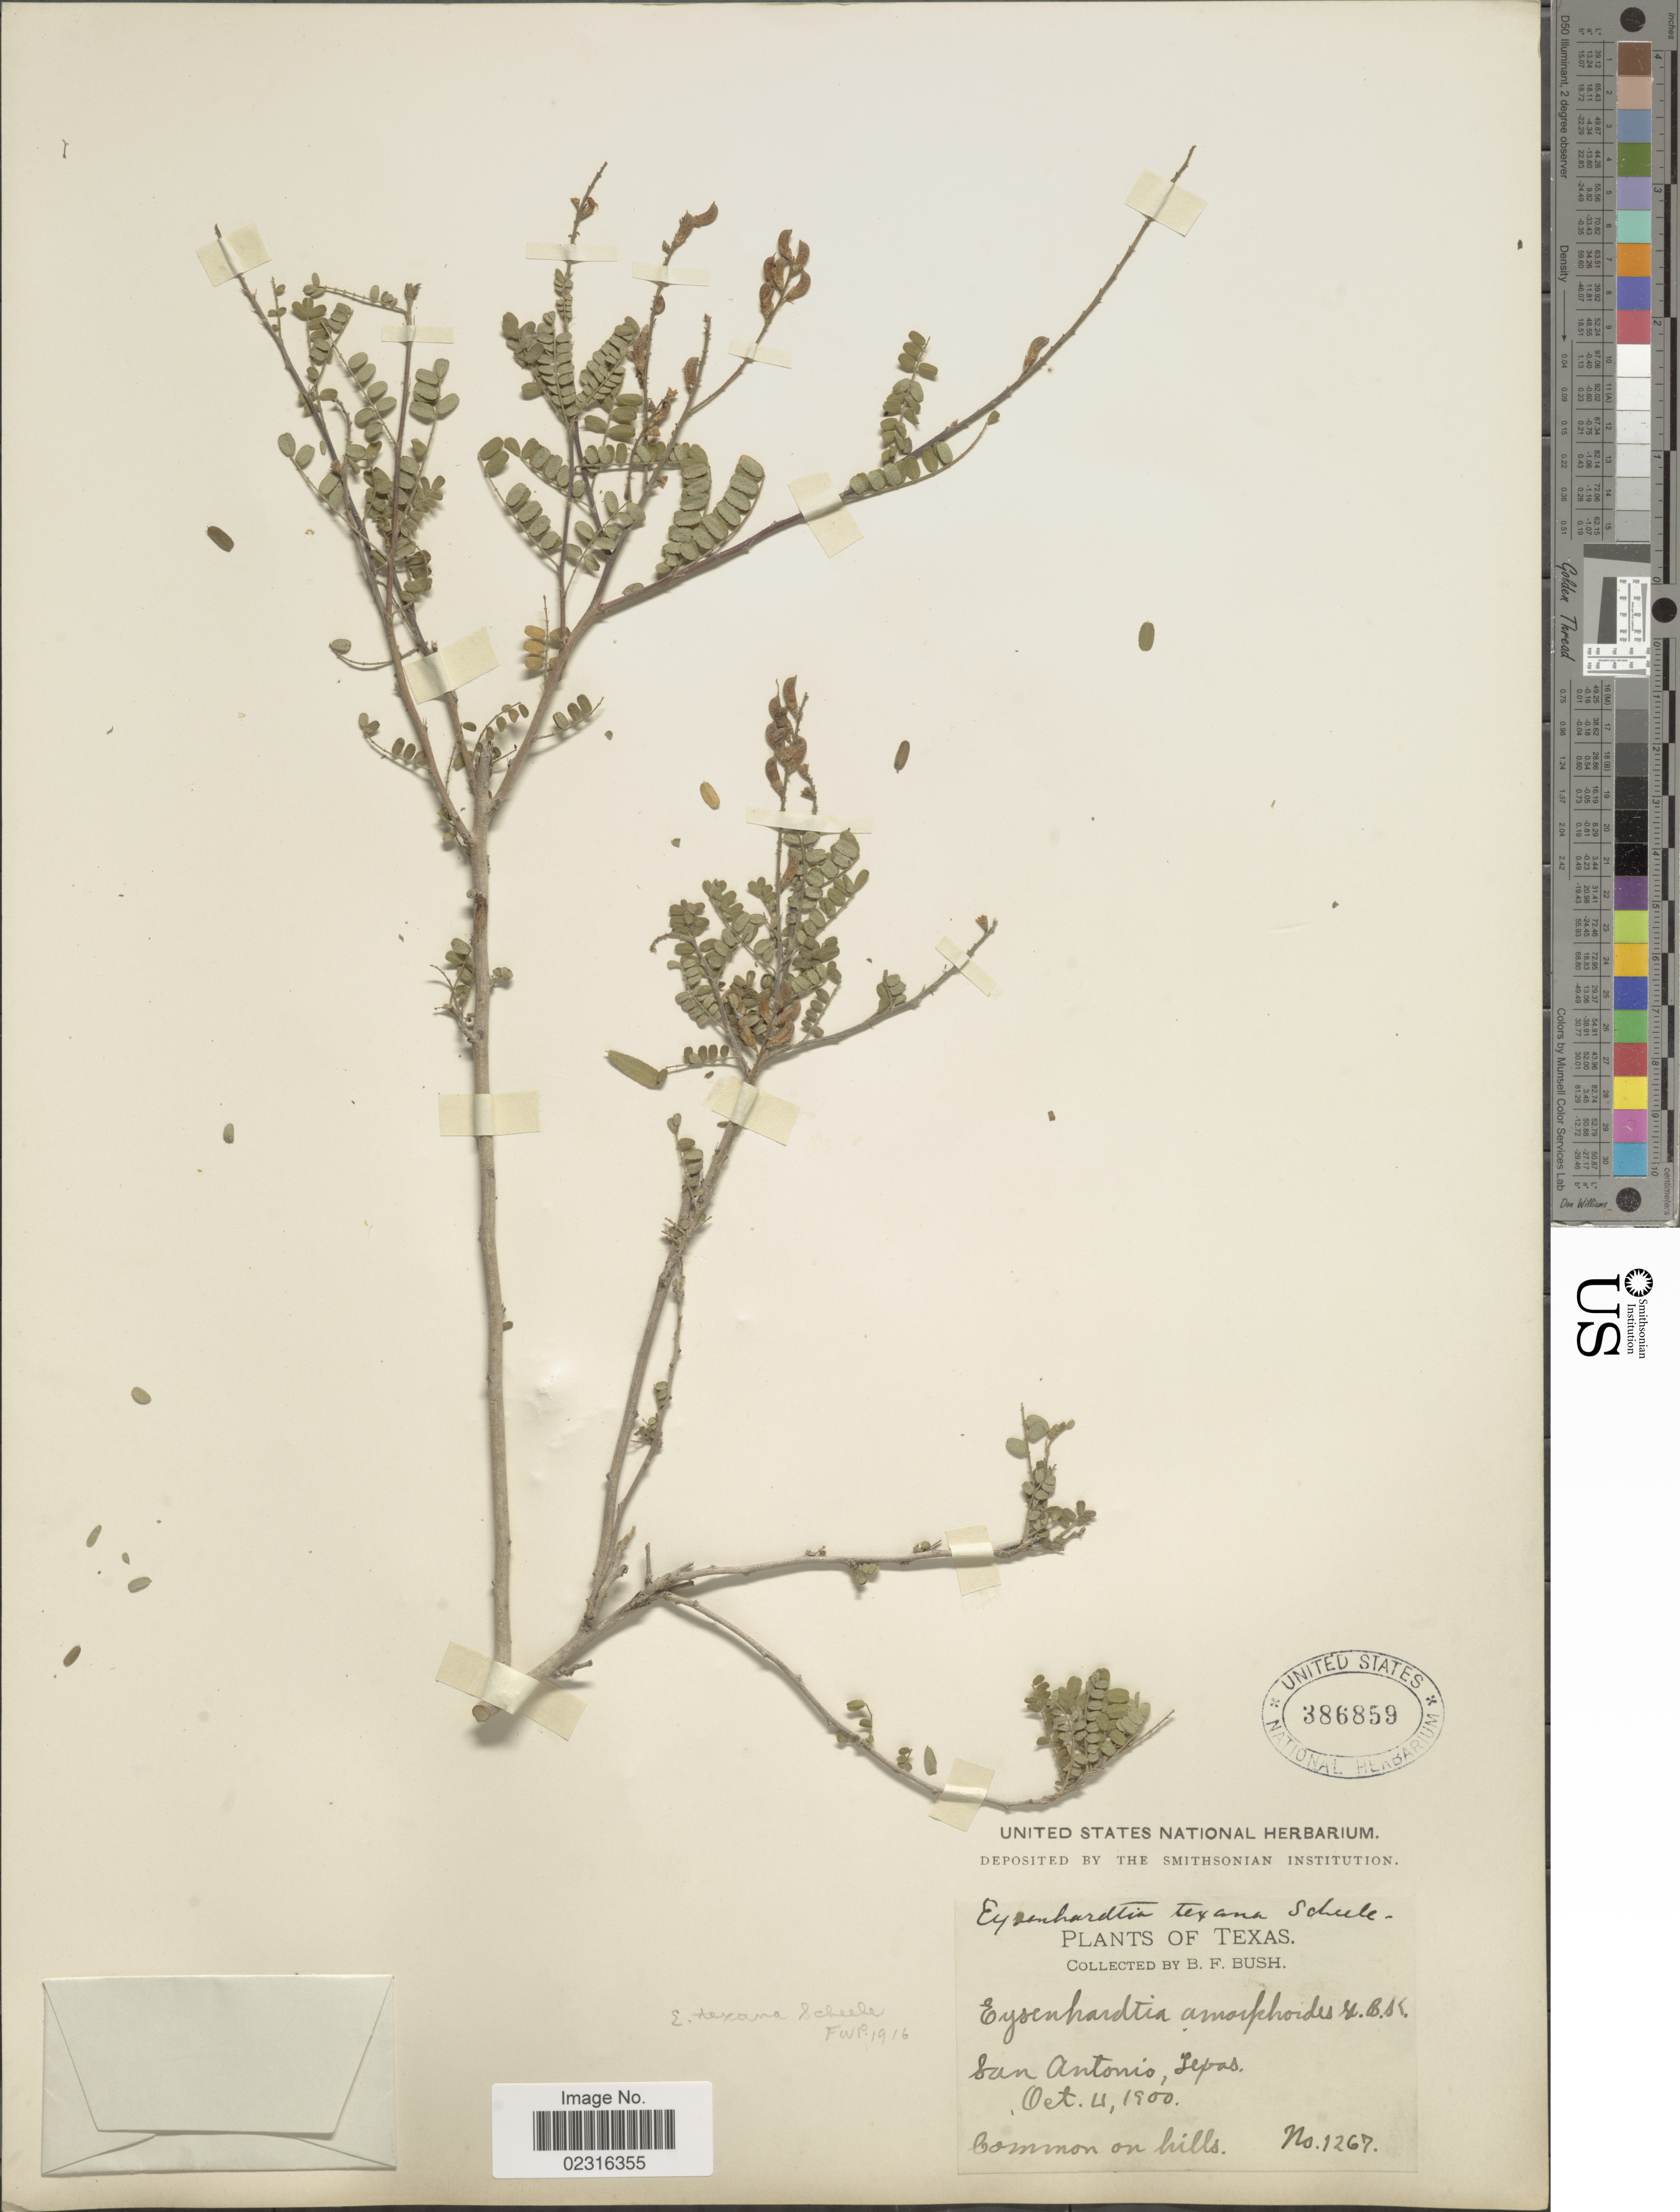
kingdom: Plantae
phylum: Tracheophyta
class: Magnoliopsida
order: Fabales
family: Fabaceae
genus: Eysenhardtia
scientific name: Eysenhardtia texana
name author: Scheele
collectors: B. F. Bush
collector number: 1267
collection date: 1900-10-04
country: United States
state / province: Texas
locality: San Antonio, common on hills.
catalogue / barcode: US 386859